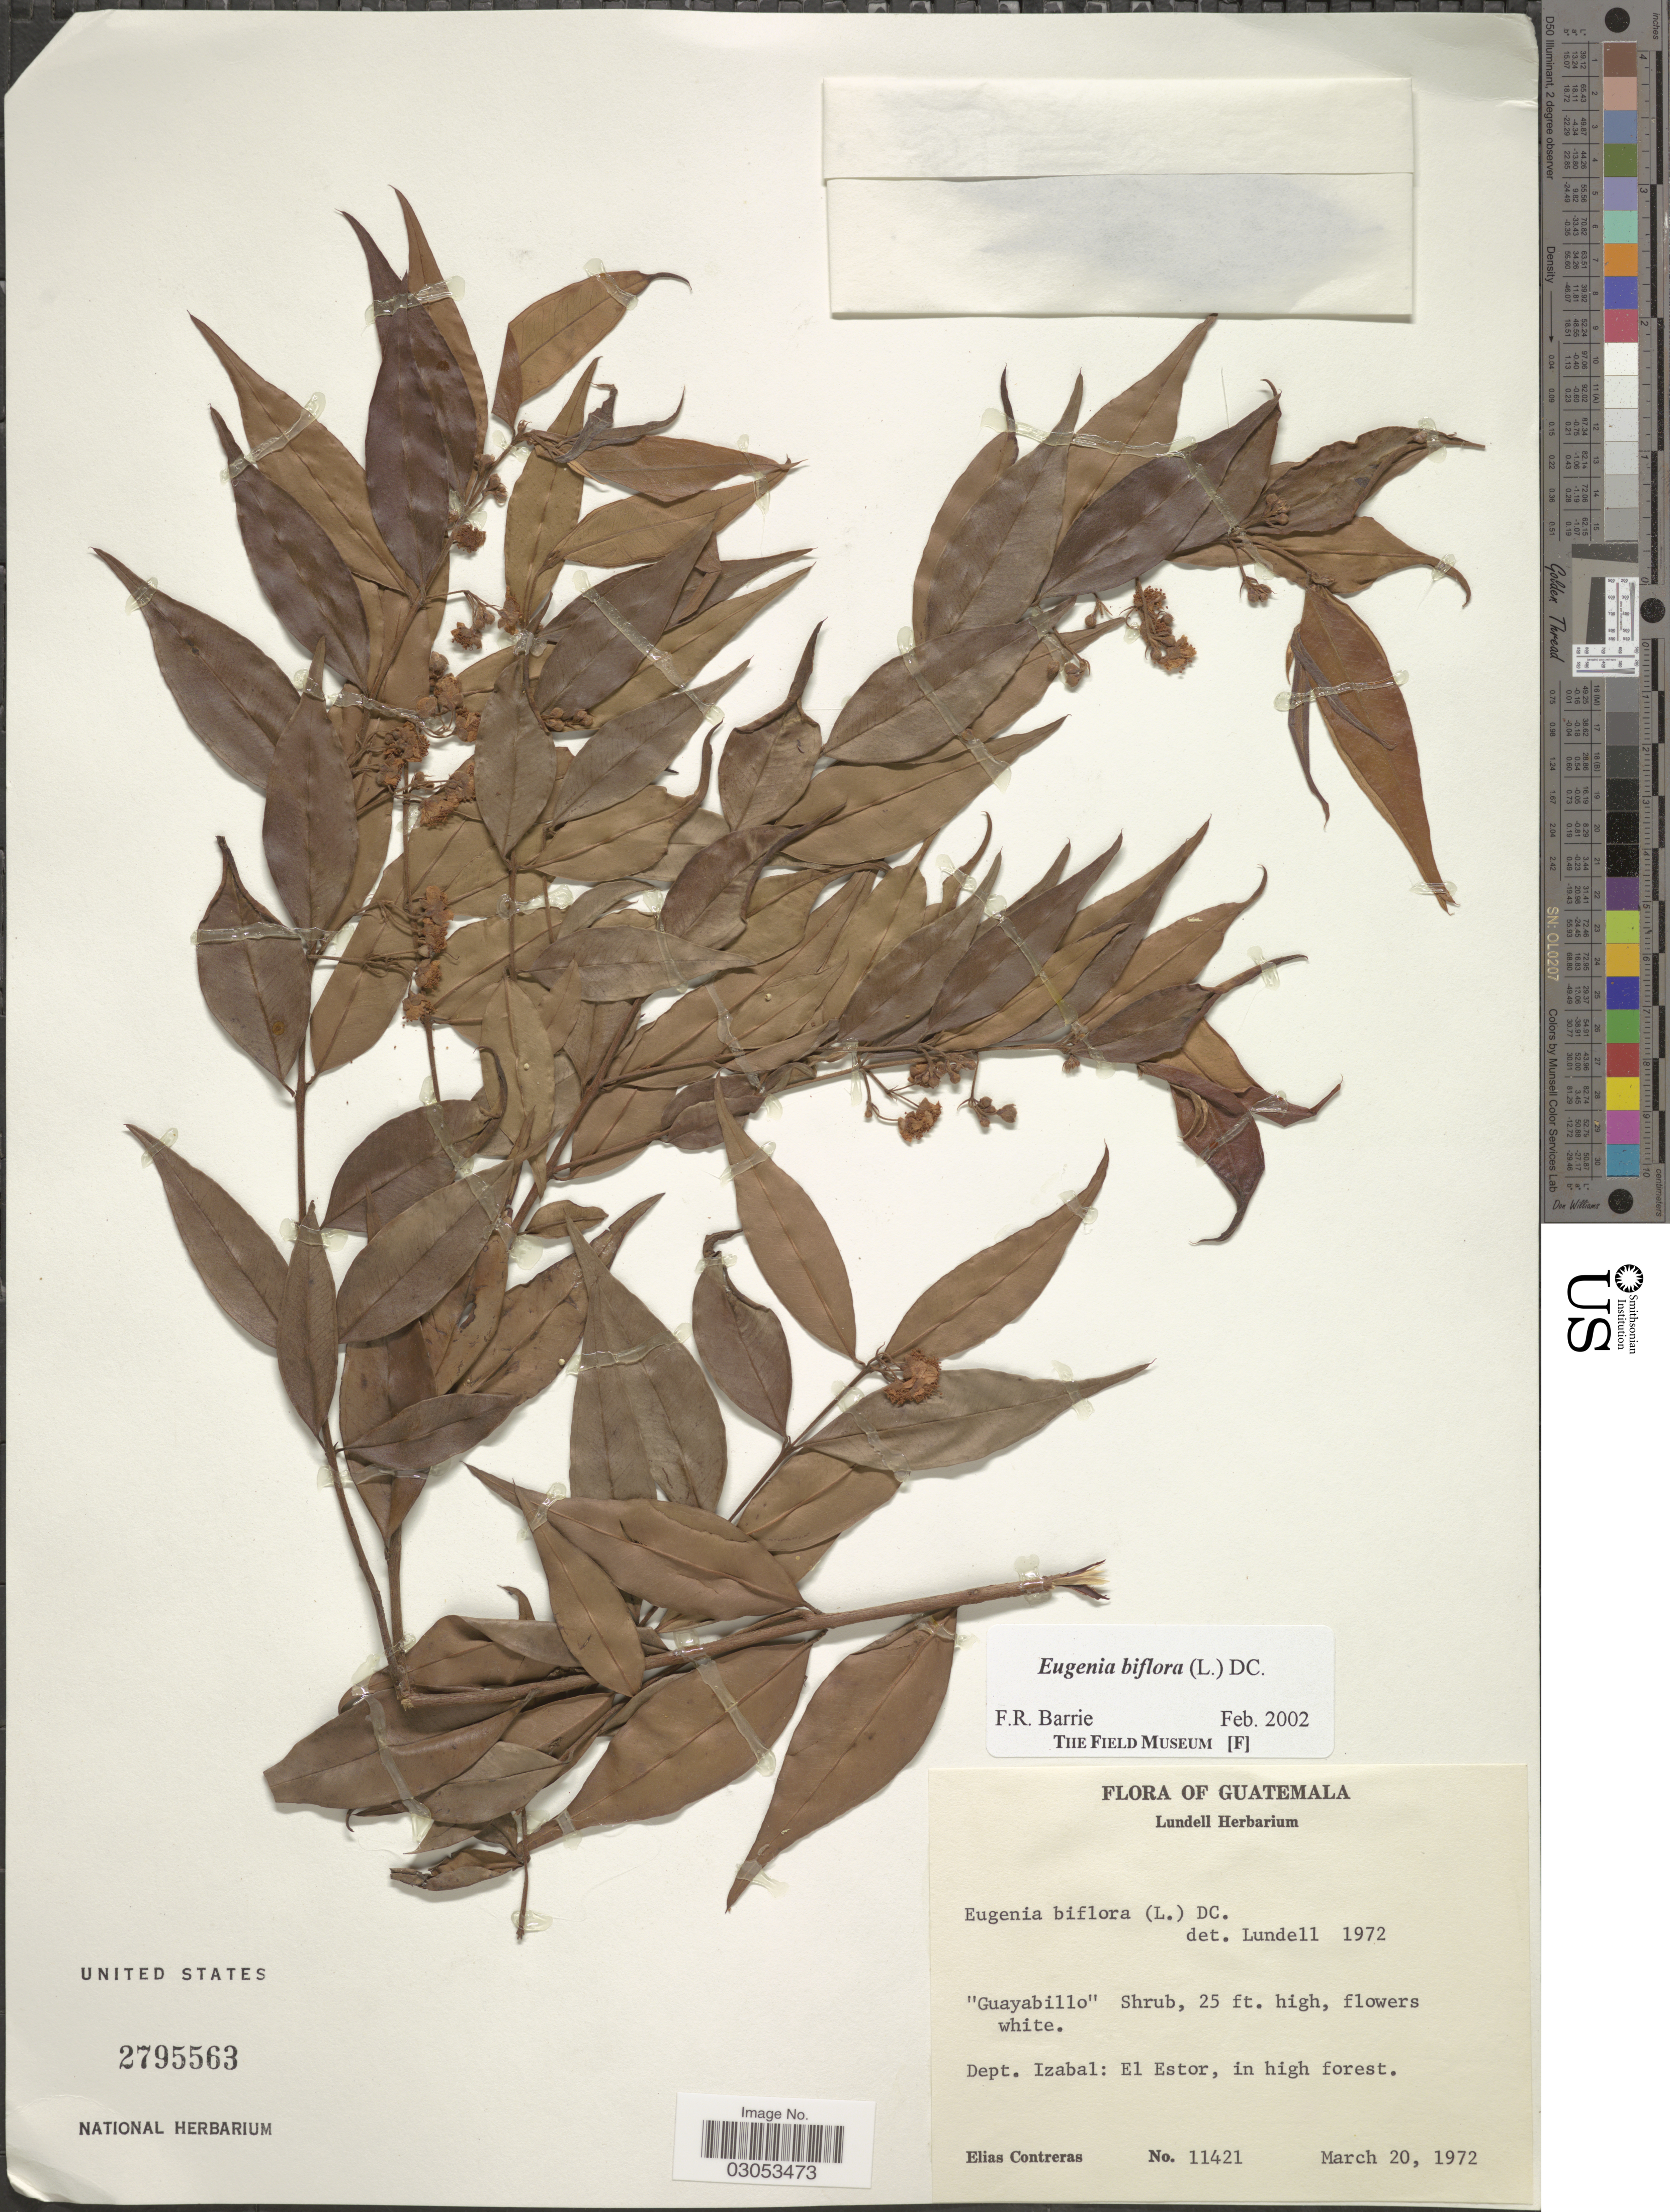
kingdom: Plantae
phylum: Tracheophyta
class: Magnoliopsida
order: Myrtales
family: Myrtaceae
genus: Eugenia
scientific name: Eugenia biflora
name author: (L.) DC.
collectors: E. Contreras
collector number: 11421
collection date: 1972-03-20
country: Guatemala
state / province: Izabal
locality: El Estor, in high forest.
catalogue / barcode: US 2795563